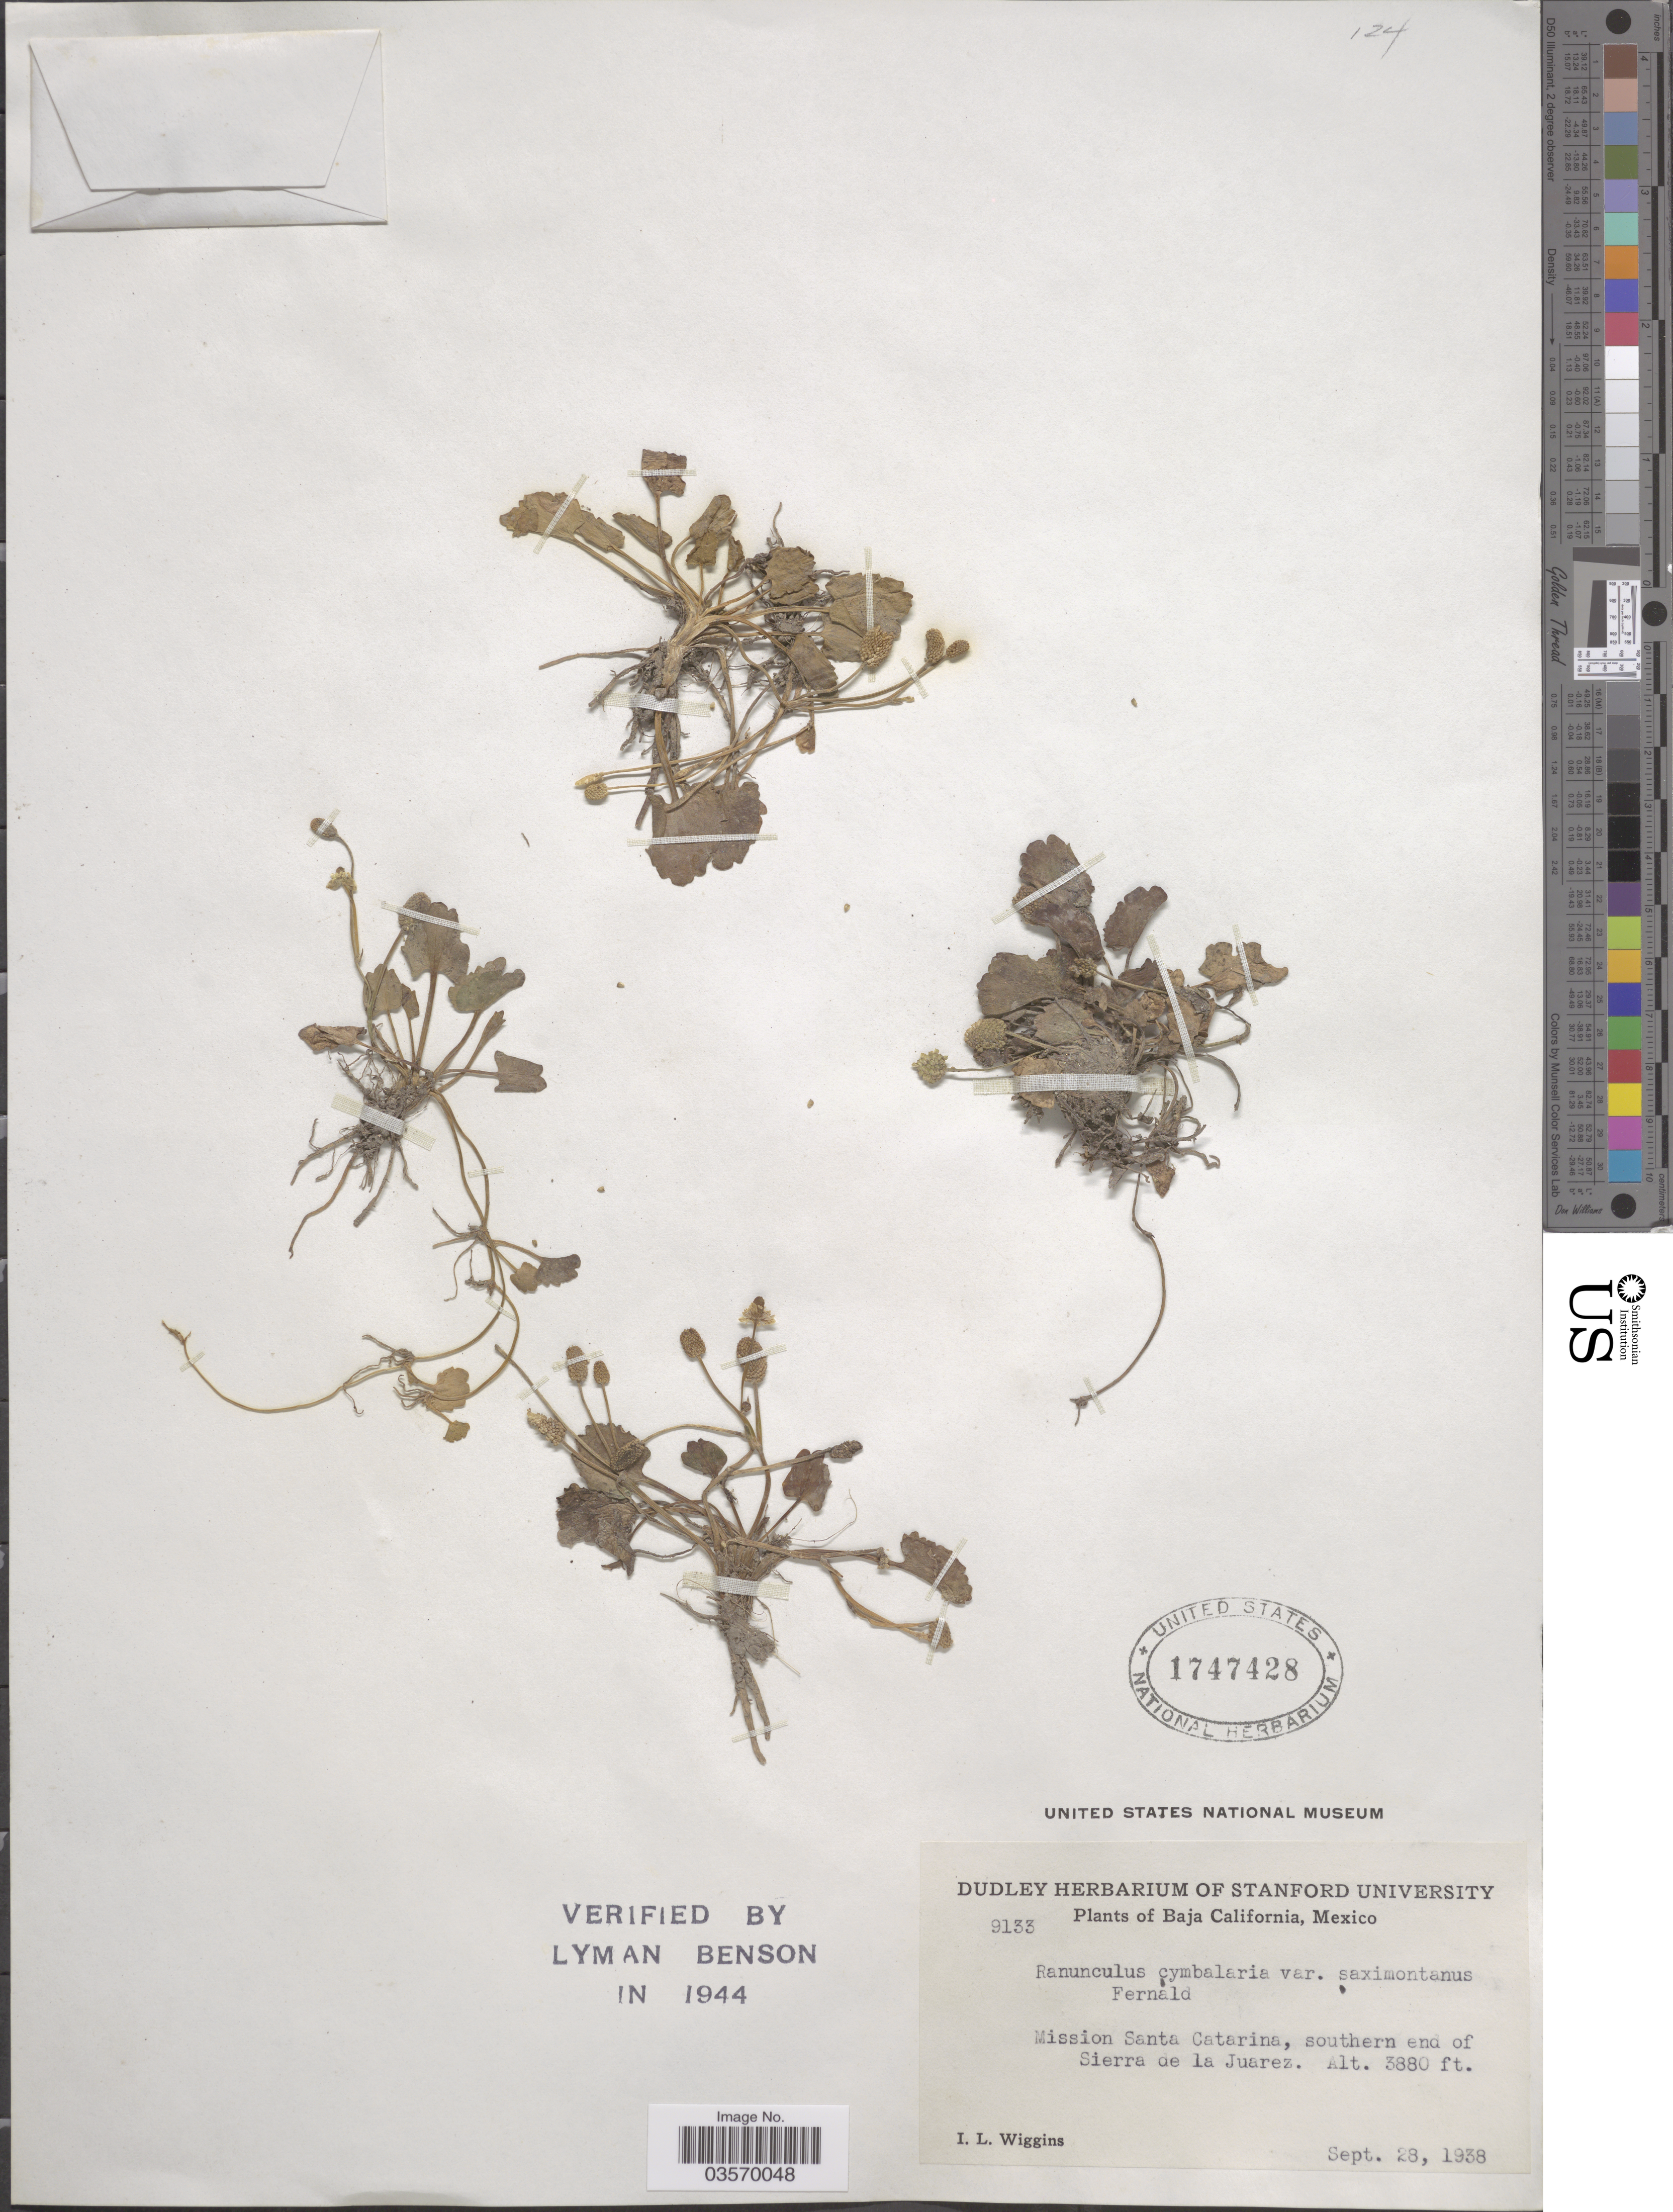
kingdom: Plantae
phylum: Tracheophyta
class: Magnoliopsida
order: Ranunculales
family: Ranunculaceae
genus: Halerpestes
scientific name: Halerpestes cymbalaria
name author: (Pursh) Greene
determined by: Strong, M. T., (US), Smithsonian Institution - National Museum of Natural History (UNITED STATES)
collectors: I. L. Wiggins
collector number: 9133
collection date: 1938-09-28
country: Mexico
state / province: Baja California Norte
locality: Mission Santa Catarina, southern end of Sierra de la Juarez.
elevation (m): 1183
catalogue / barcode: US 1747428